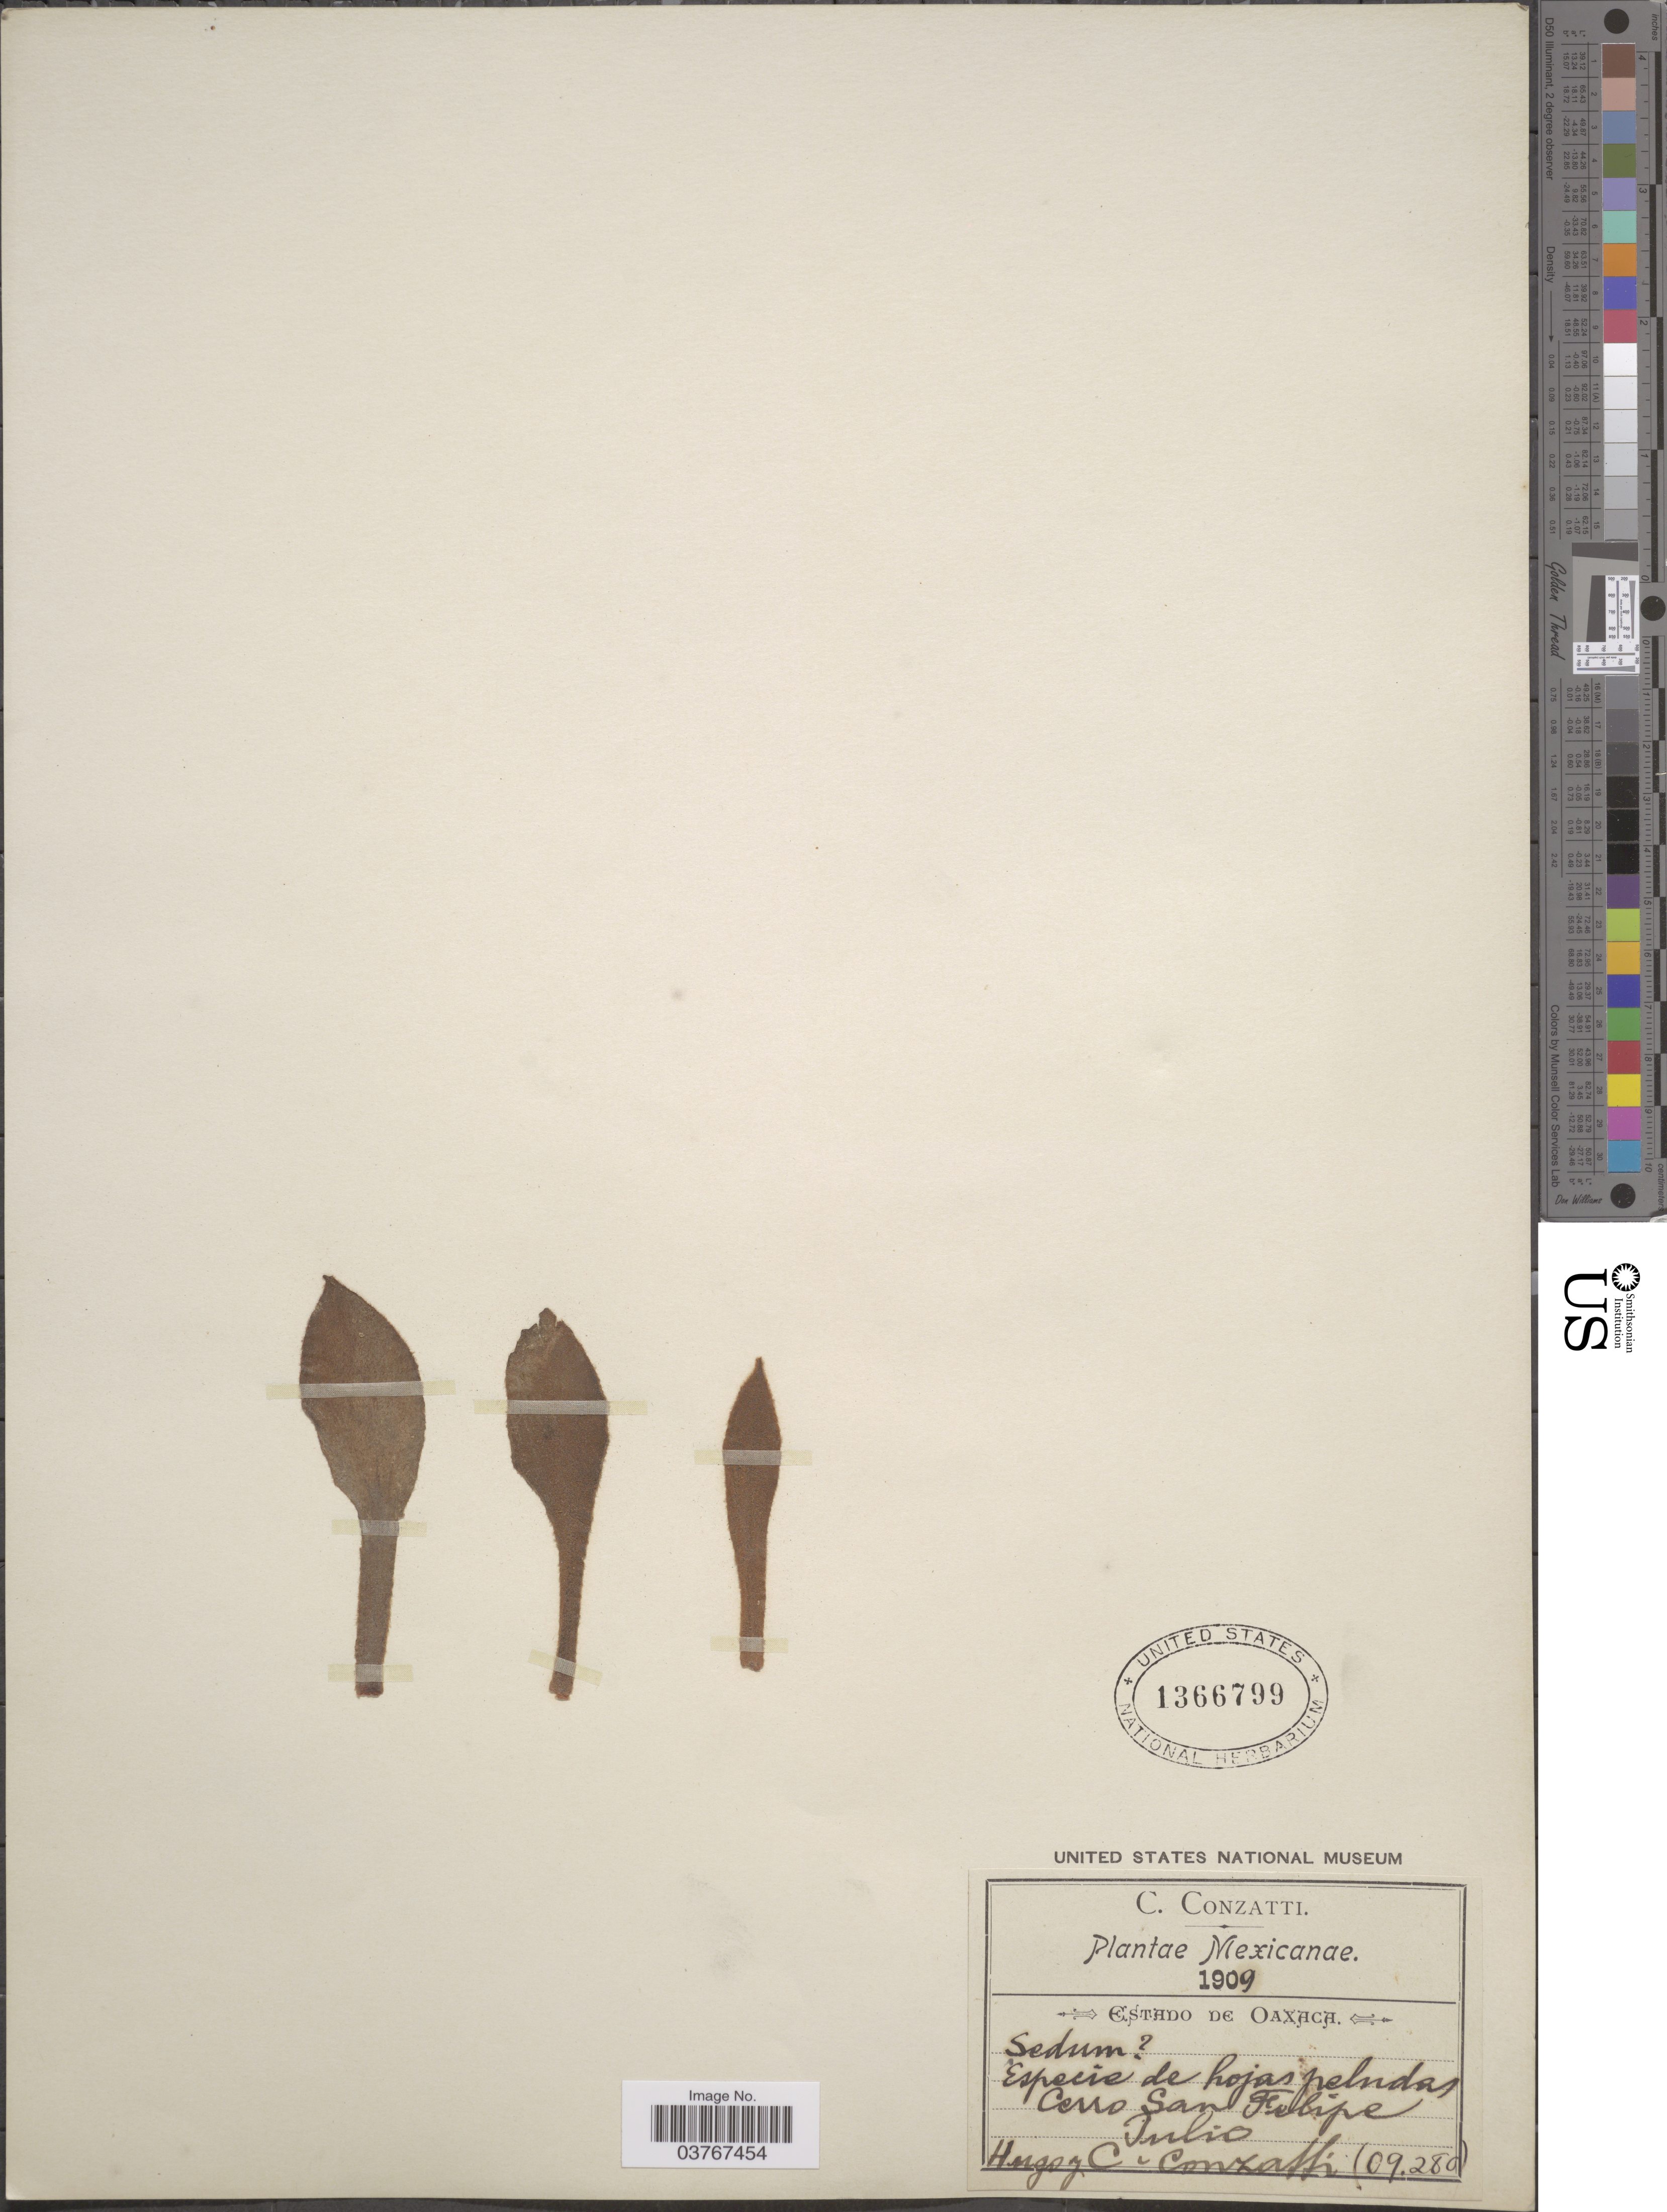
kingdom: Plantae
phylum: Tracheophyta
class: Magnoliopsida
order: Saxifragales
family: Crassulaceae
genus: Sedum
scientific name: Sedum sp.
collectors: H. Conzatti & C. Conzatti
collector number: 09280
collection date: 1909-07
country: Mexico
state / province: Oaxaca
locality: Cerro San Felipe.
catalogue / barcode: US 1366799